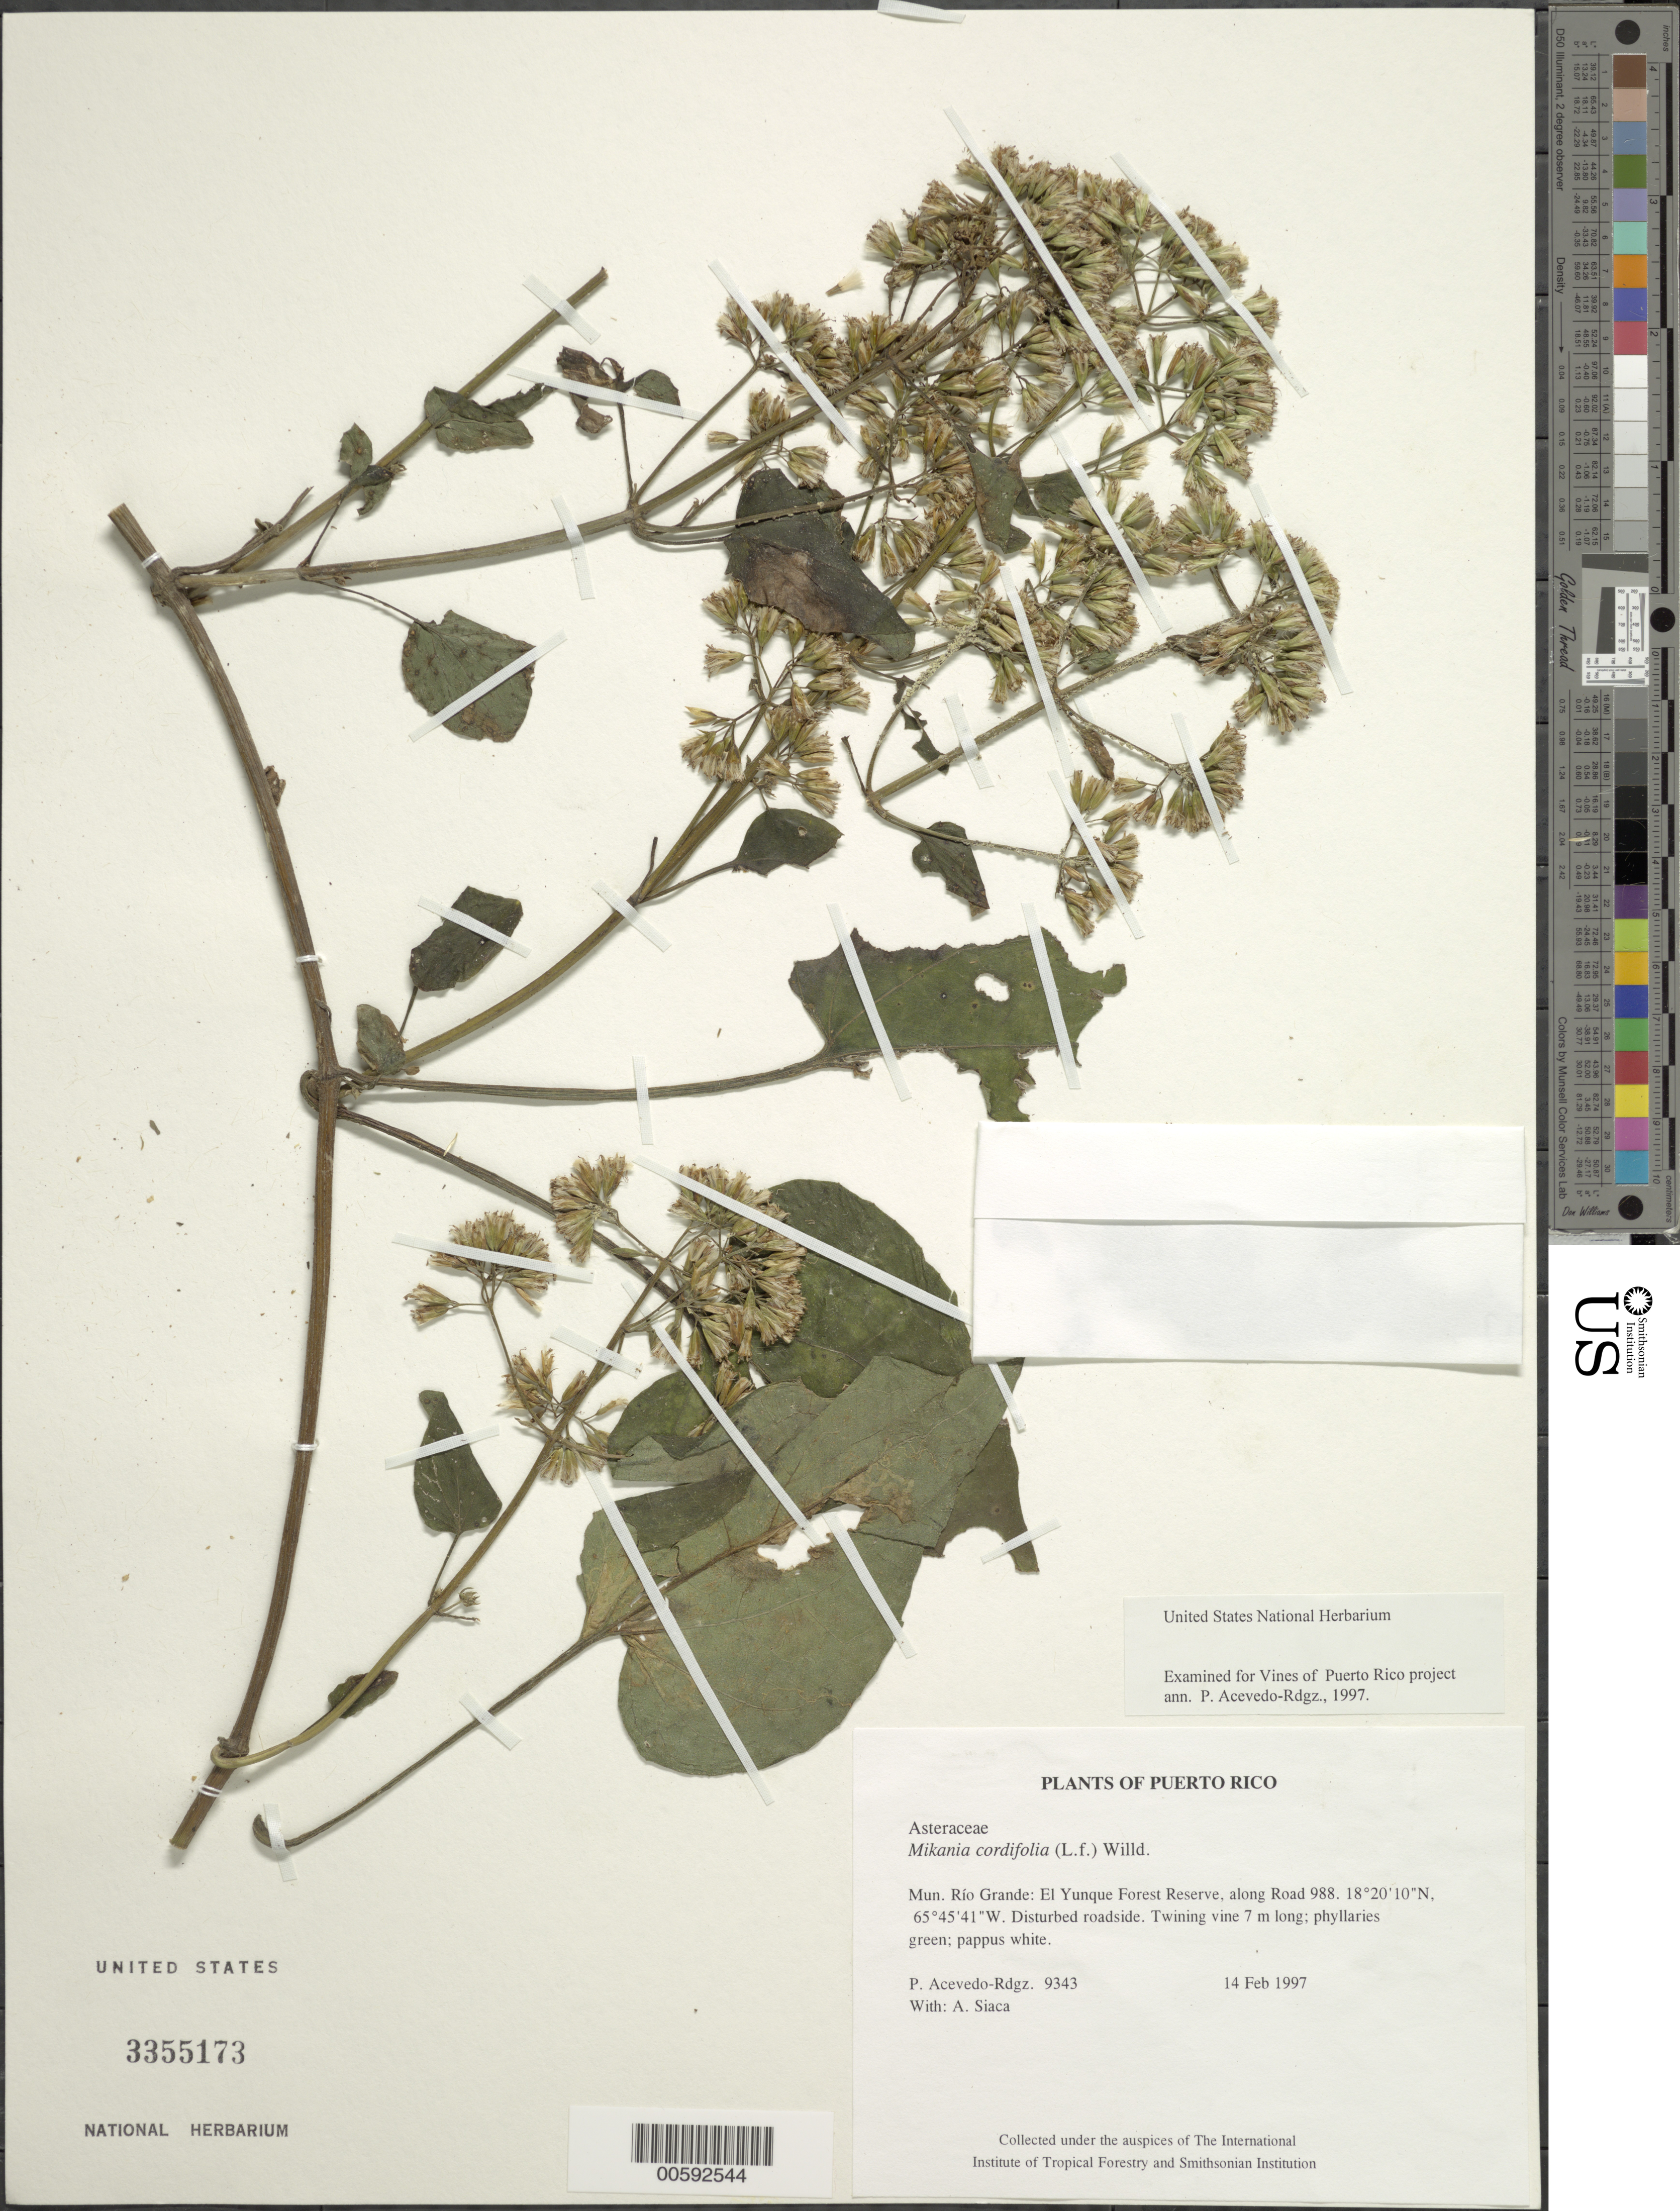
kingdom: Plantae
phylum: Tracheophyta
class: Magnoliopsida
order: Asterales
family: Asteraceae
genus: Mikania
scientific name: Mikania cordifolia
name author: Kunth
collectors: P. Acevedo-Rodr. & A. Siaca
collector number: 9343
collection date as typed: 14 Feb 1997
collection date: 1997-02-14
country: Puerto Rico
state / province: Río Grande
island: Puerto Rico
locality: Río Grande: El Yunque Forest Reserve, along Road 988.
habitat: Disturbed roadside.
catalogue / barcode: US 3355173